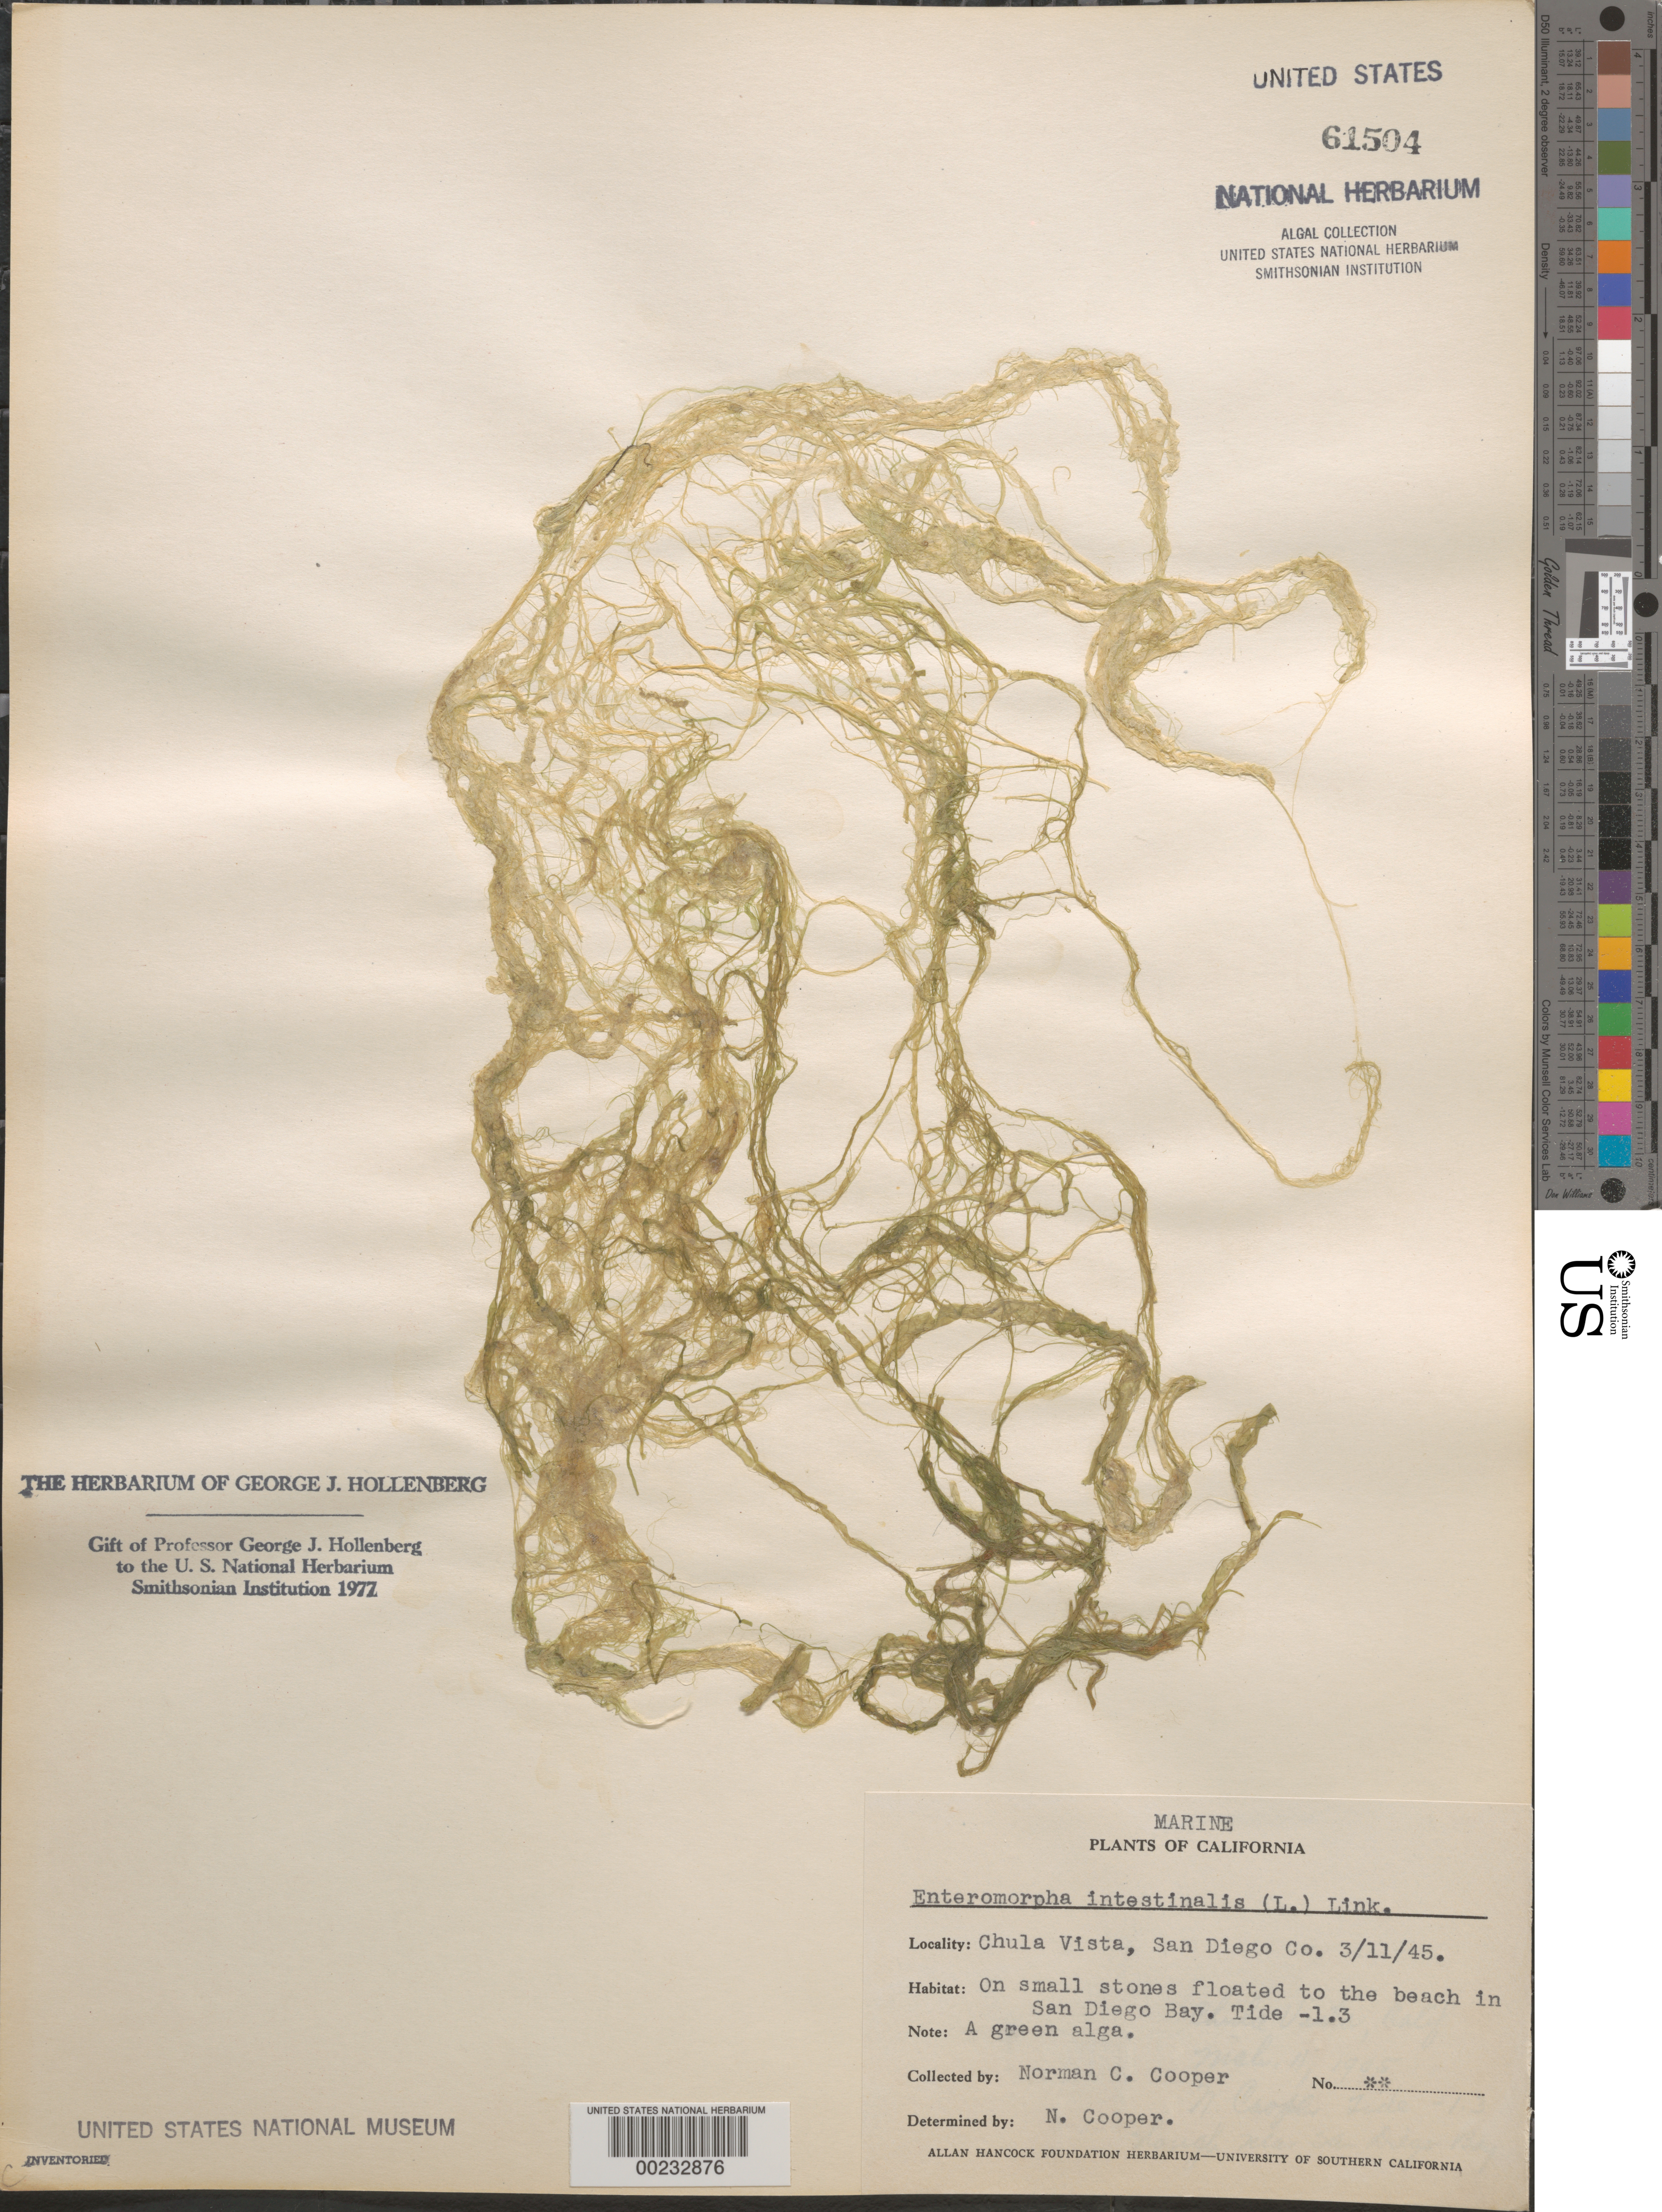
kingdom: Plantae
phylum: Chlorophyta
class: Ulvophyceae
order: Ulvales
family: Ulvaceae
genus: Ulva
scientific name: Ulva intestinalis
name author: L.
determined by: Algae name updating Project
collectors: N. Cooper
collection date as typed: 11 Mar 1945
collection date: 1945-03-11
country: United States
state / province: California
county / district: San Diego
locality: Chula Vista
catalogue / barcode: US 61504